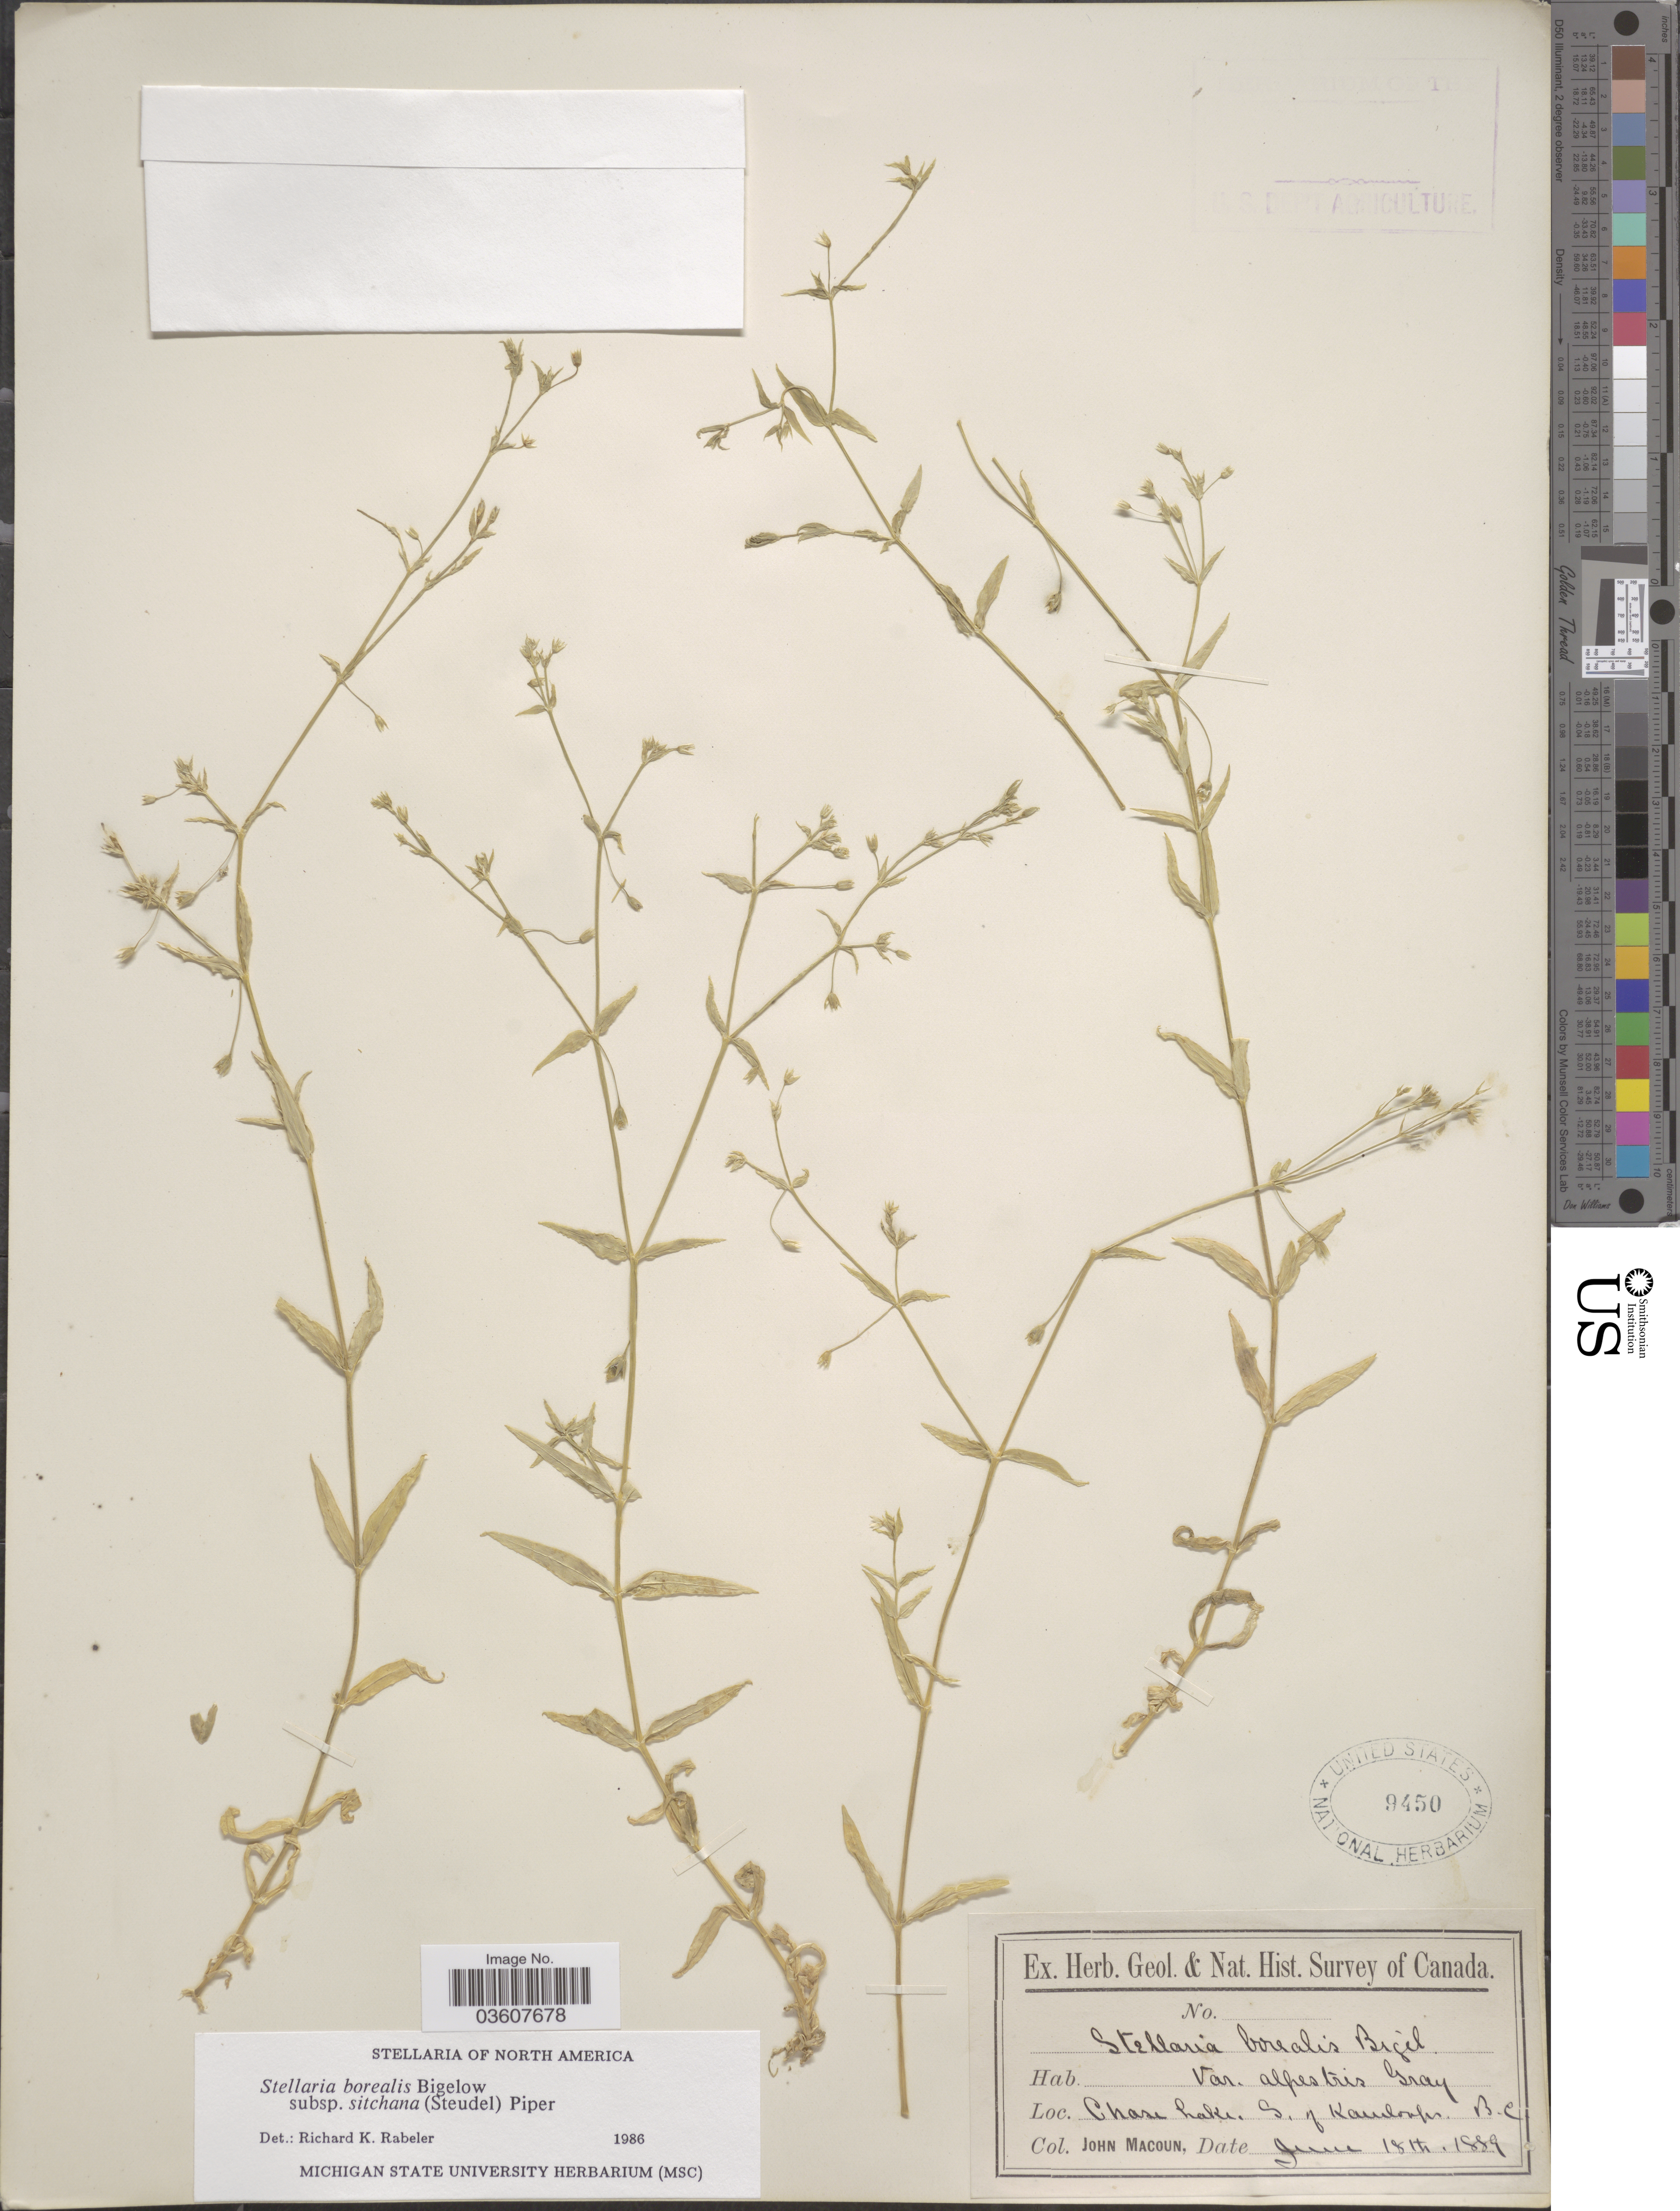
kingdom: Plantae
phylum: Tracheophyta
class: Magnoliopsida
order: Caryophyllales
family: Caryophyllaceae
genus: Stellaria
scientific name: Stellaria borealis subsp. sitchana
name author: (Steud.) Piper & Beattie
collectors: J. Macoun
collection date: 1889-06-18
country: Canada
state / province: British Columbia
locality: Chase Lake, S. of Kamloops.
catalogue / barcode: US 9450